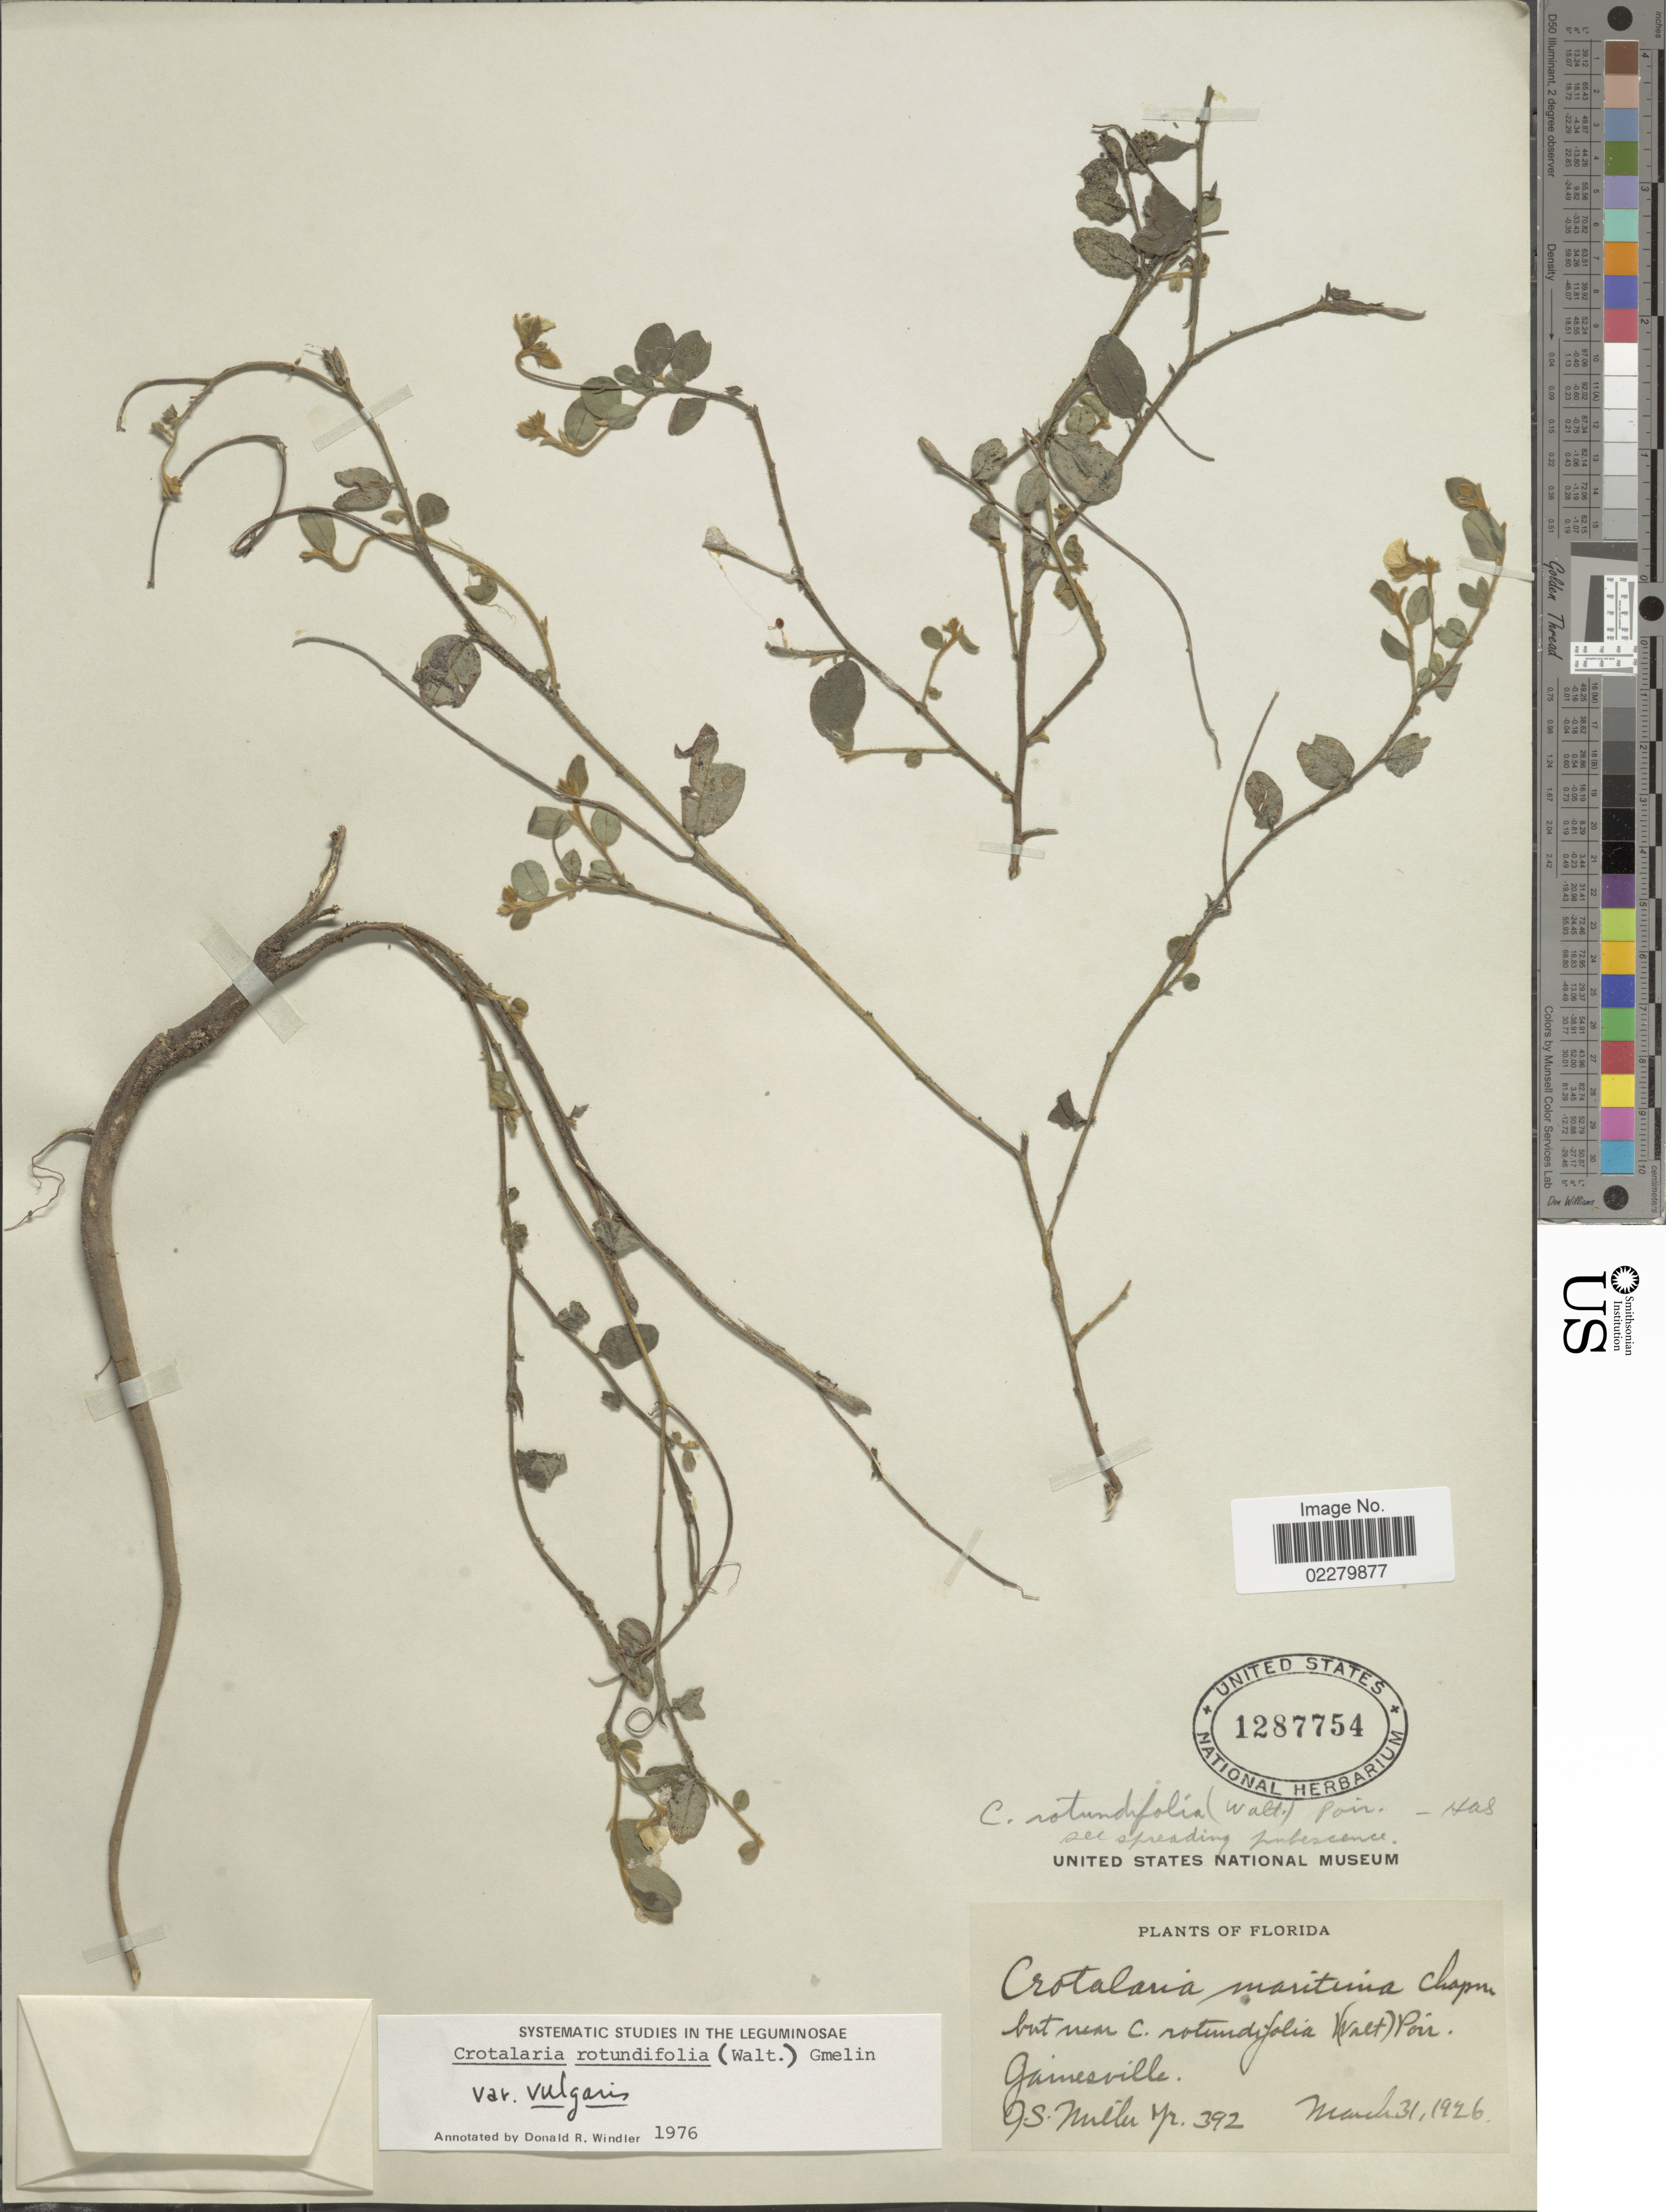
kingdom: Plantae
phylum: Tracheophyta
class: Magnoliopsida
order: Fabales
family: Fabaceae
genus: Crotalaria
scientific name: Crotalaria rotundifolia var. vulgaris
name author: Windler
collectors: G. S. Miller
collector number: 392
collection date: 1926-03-31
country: United States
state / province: Florida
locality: Gainesville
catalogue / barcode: US 1287754